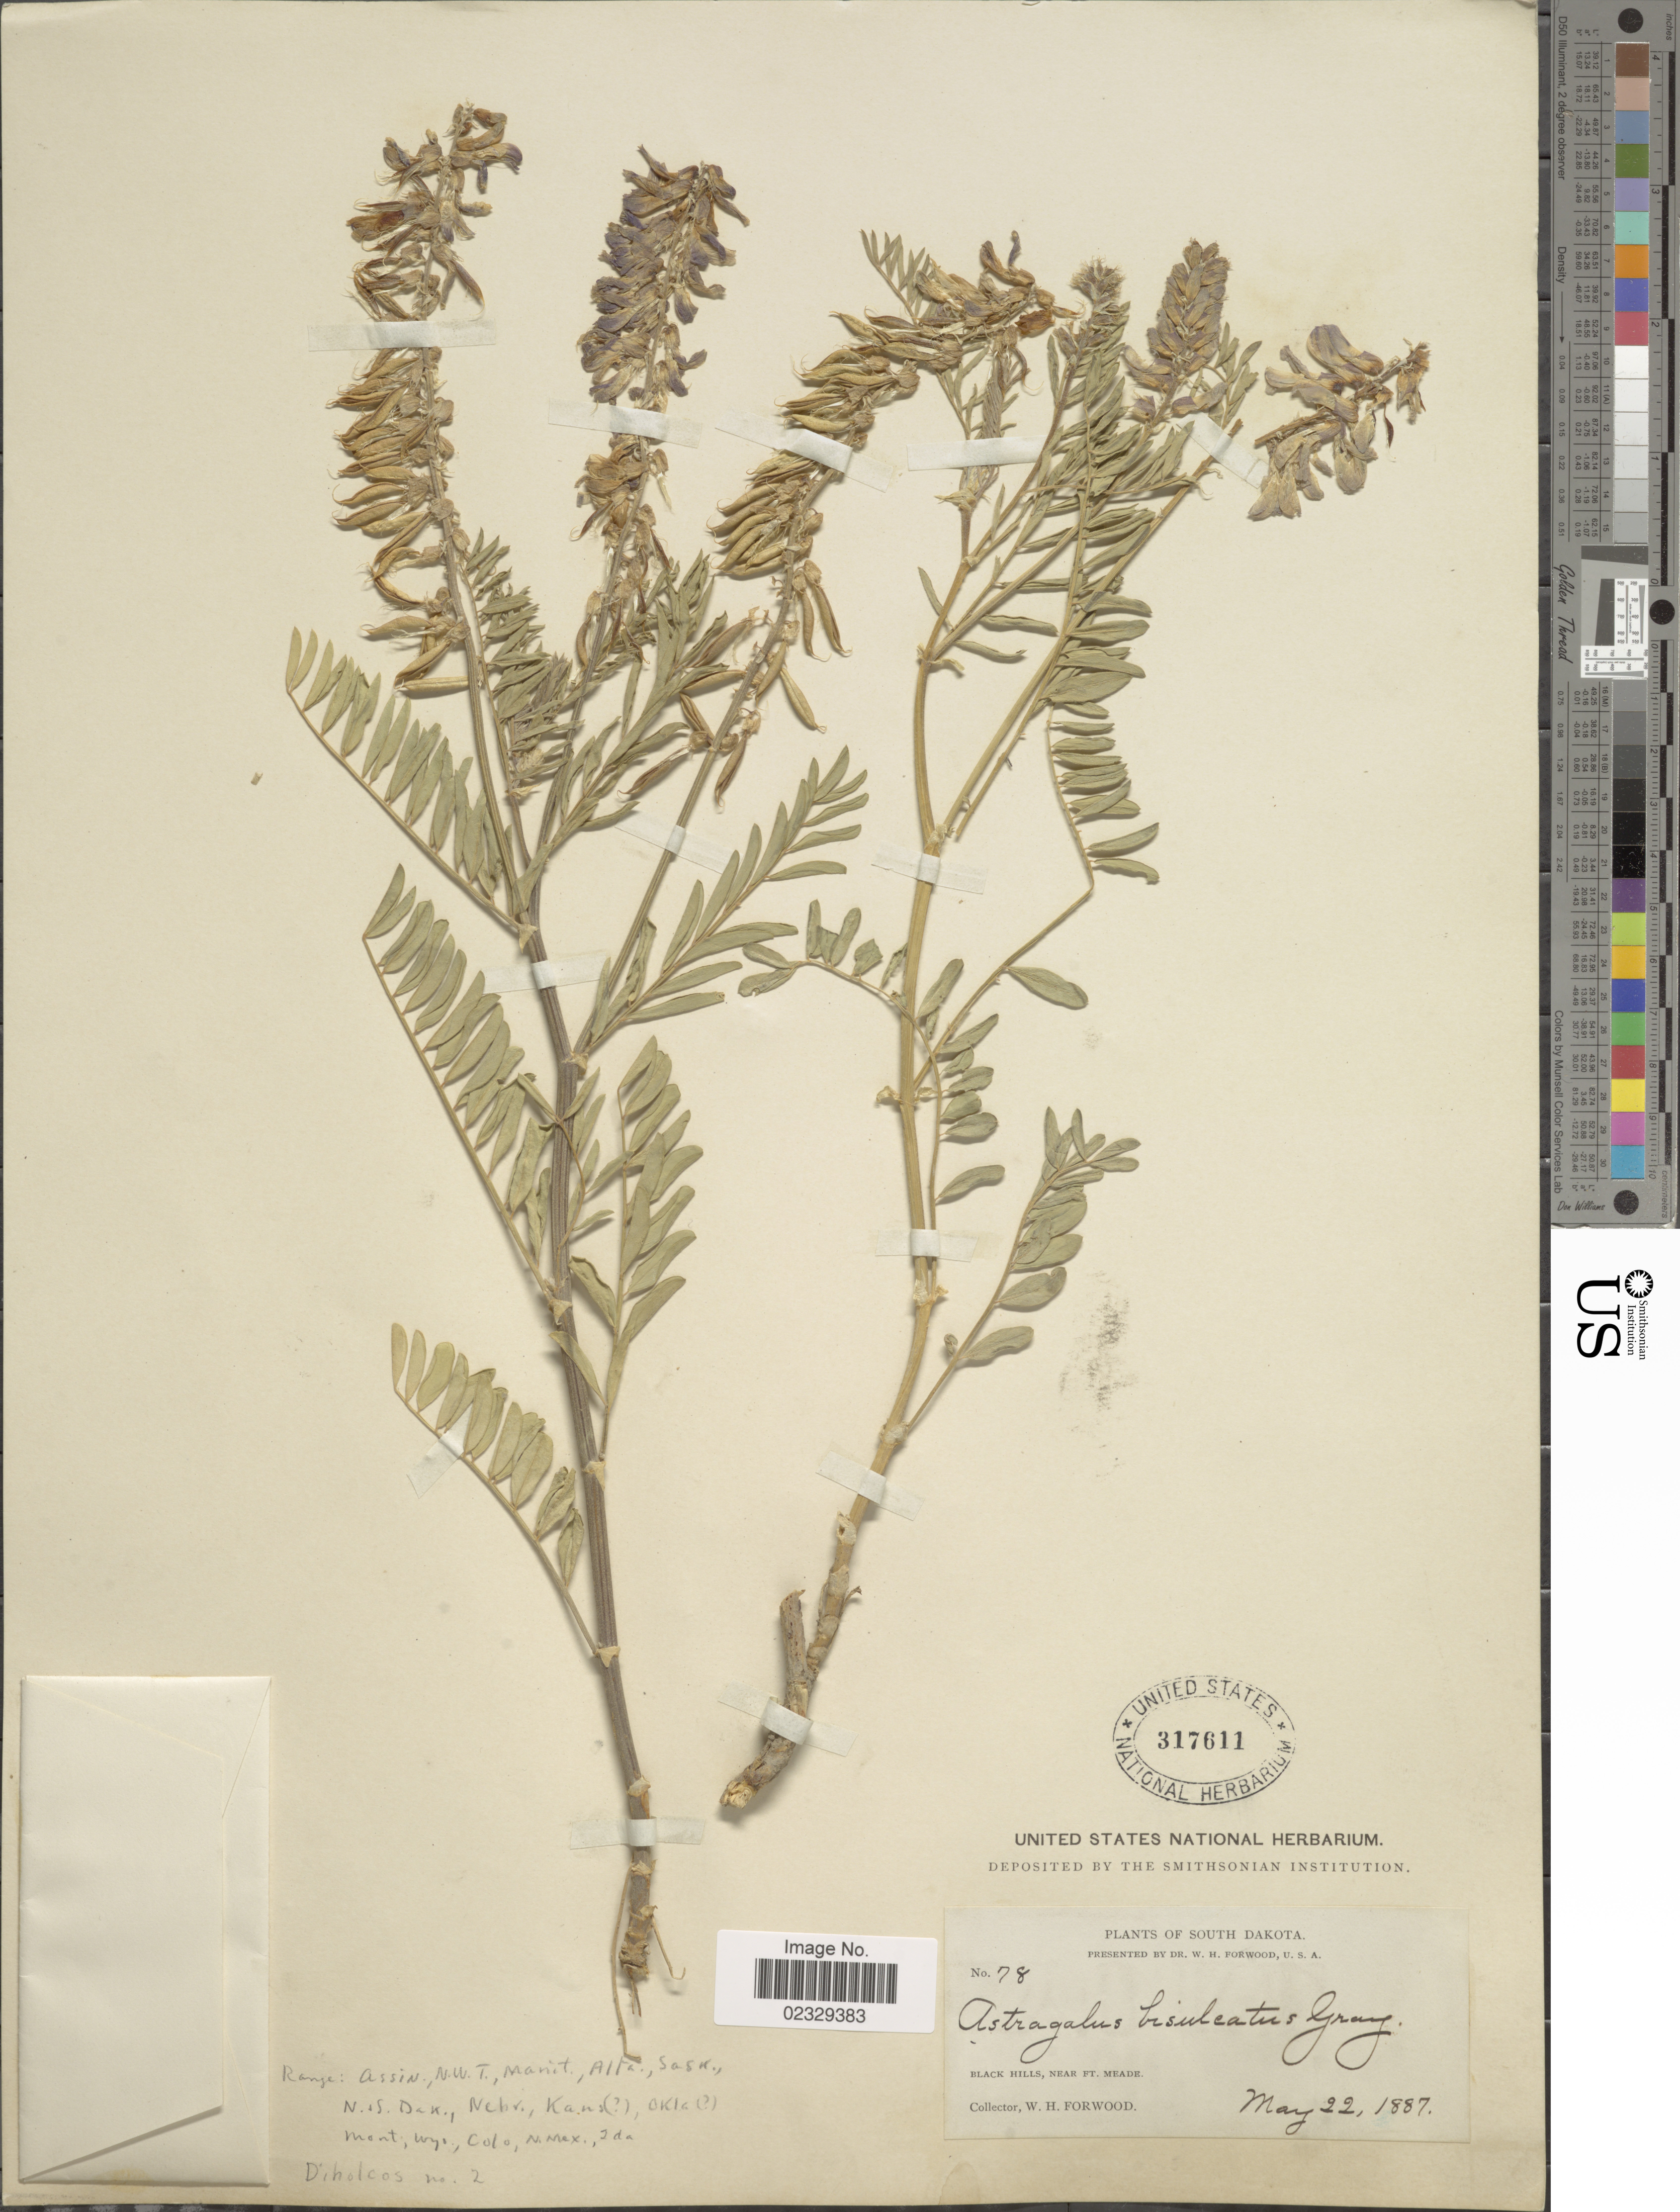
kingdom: Plantae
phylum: Tracheophyta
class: Magnoliopsida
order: Fabales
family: Fabaceae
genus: Astragalus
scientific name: Astragalus bisulcatus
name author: (Hook.) A. Gray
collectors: W. Forwood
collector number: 78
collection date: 1887-05-22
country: United States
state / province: South Dakota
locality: Black Hills, near Ft. Meade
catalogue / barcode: US 317611